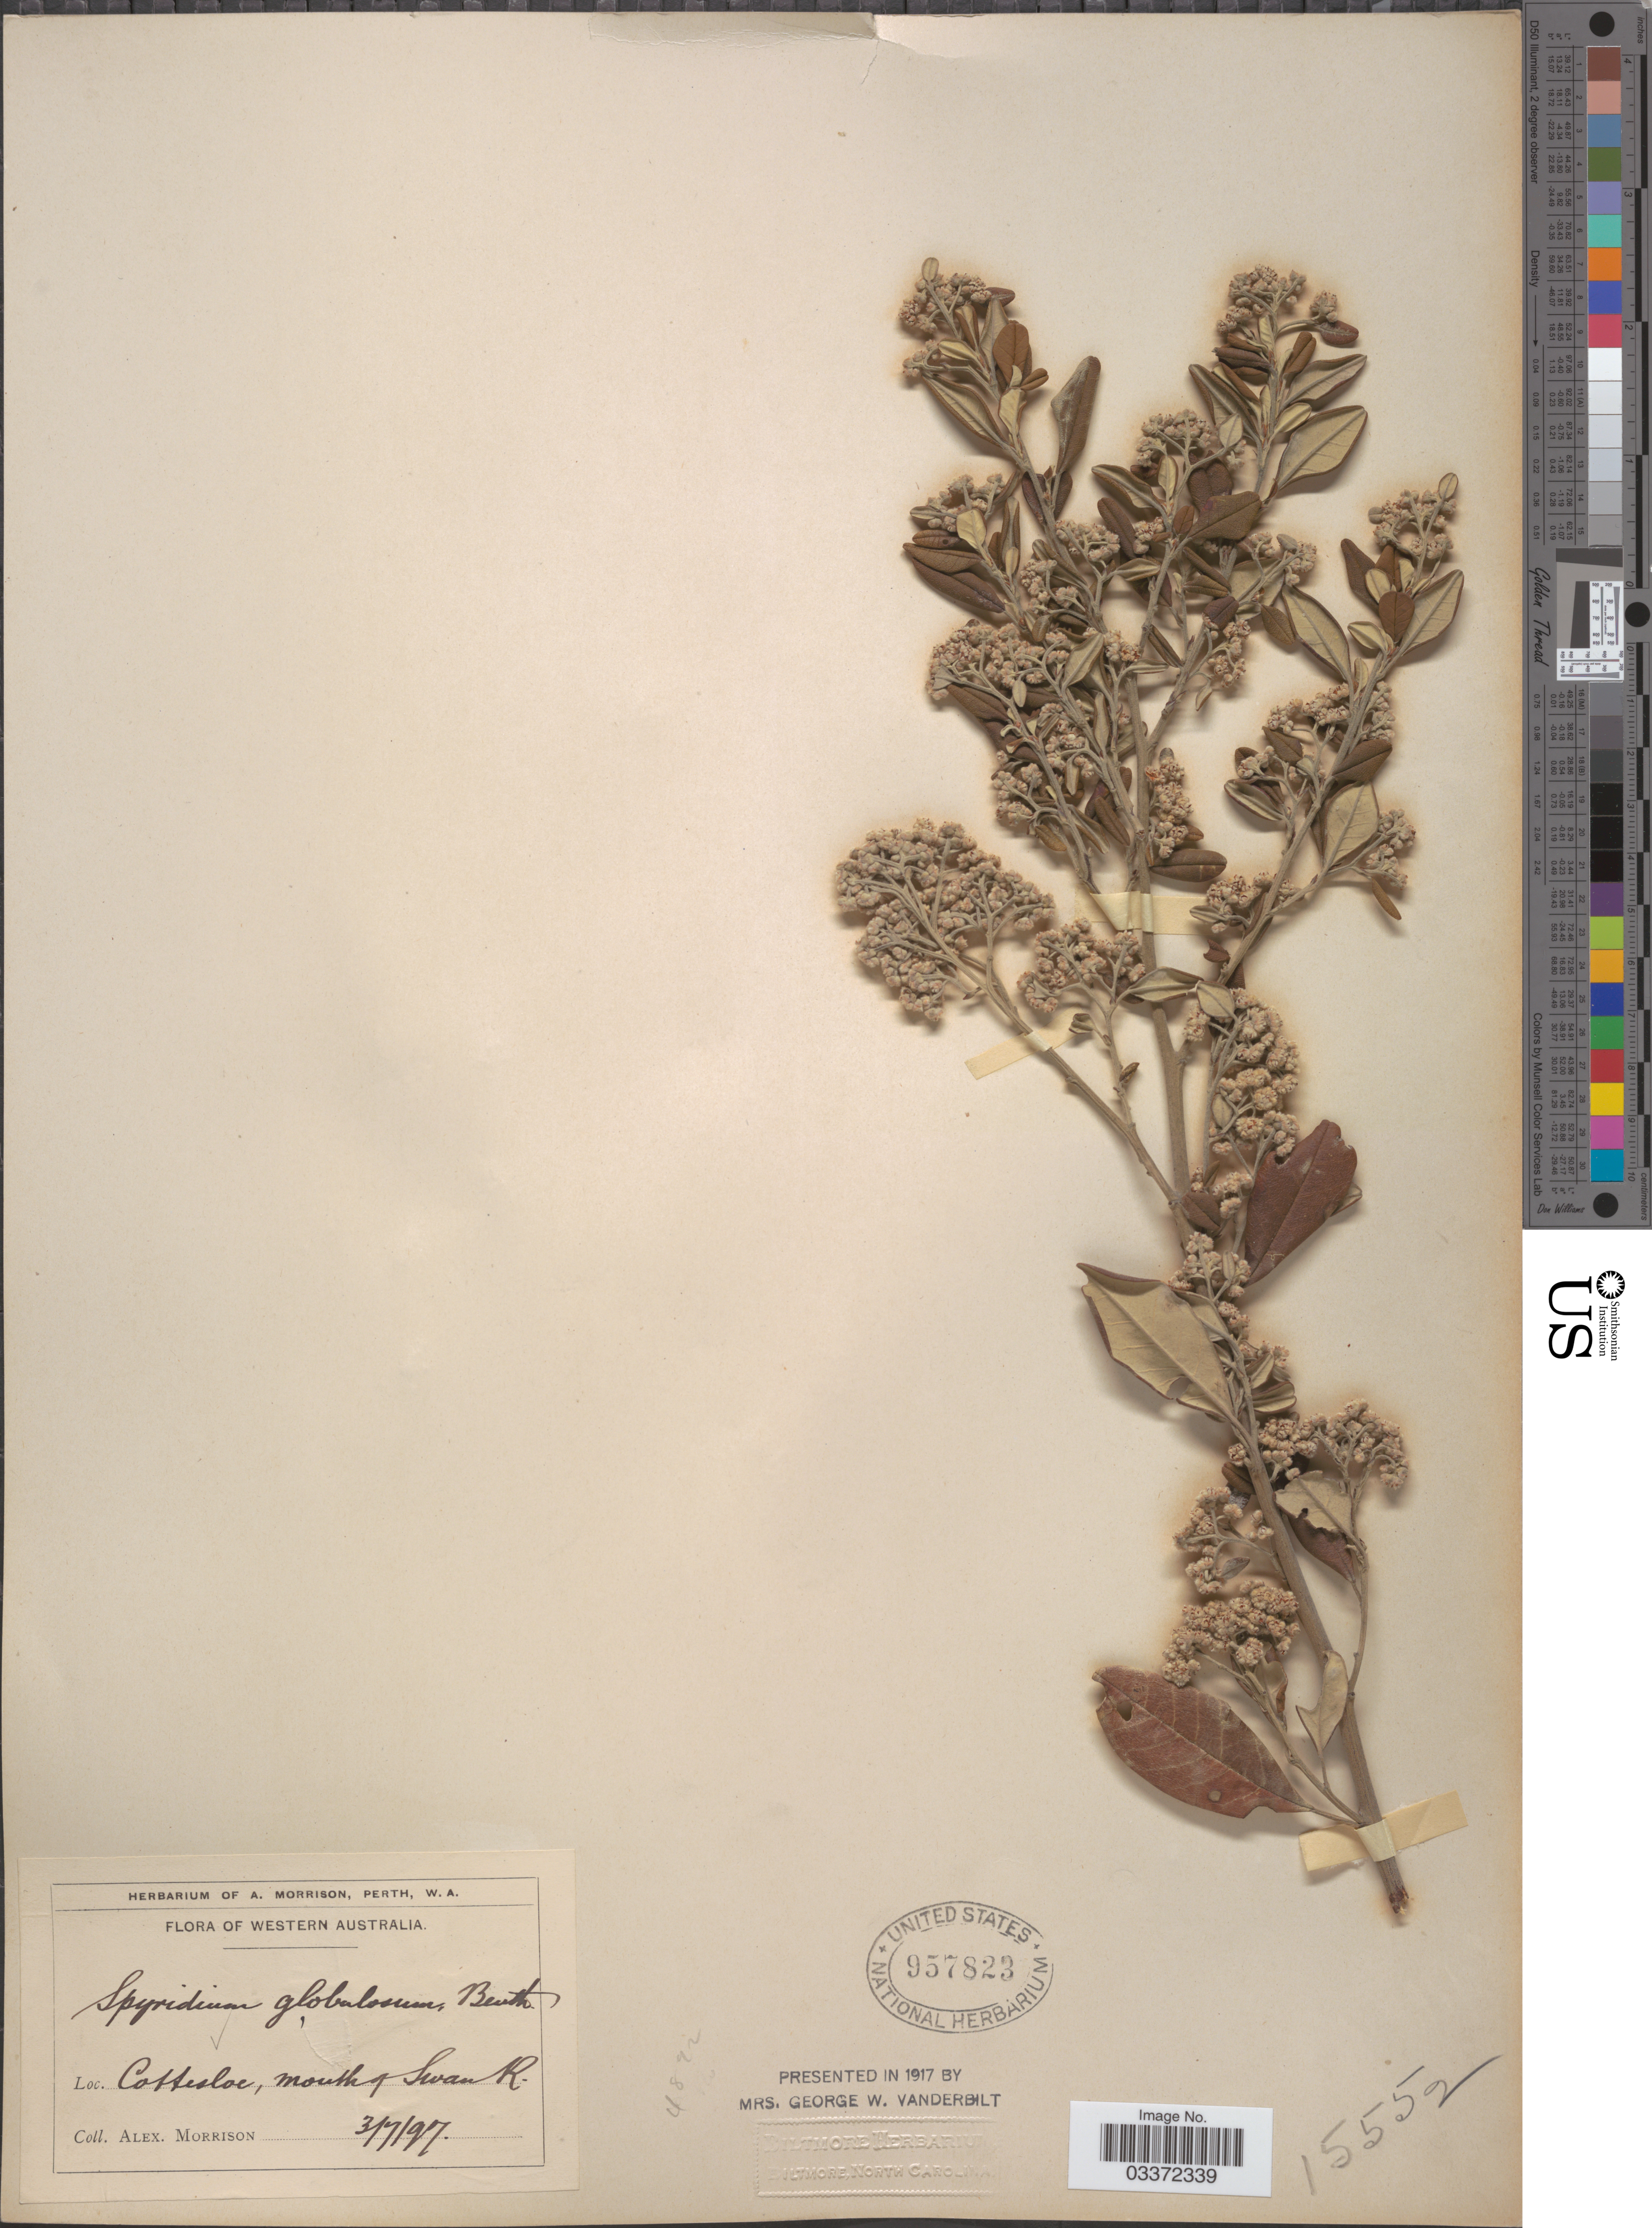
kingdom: Plantae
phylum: Tracheophyta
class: Magnoliopsida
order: Rosales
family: Rhamnaceae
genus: Spyridium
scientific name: Spyridium globulosum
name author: Benth.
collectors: A. Morrison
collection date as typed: Transcribed d/m/y: 3/7/97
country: Australia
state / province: Western Australia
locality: Cottesloe, mouth of Swan R.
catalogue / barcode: US 957823